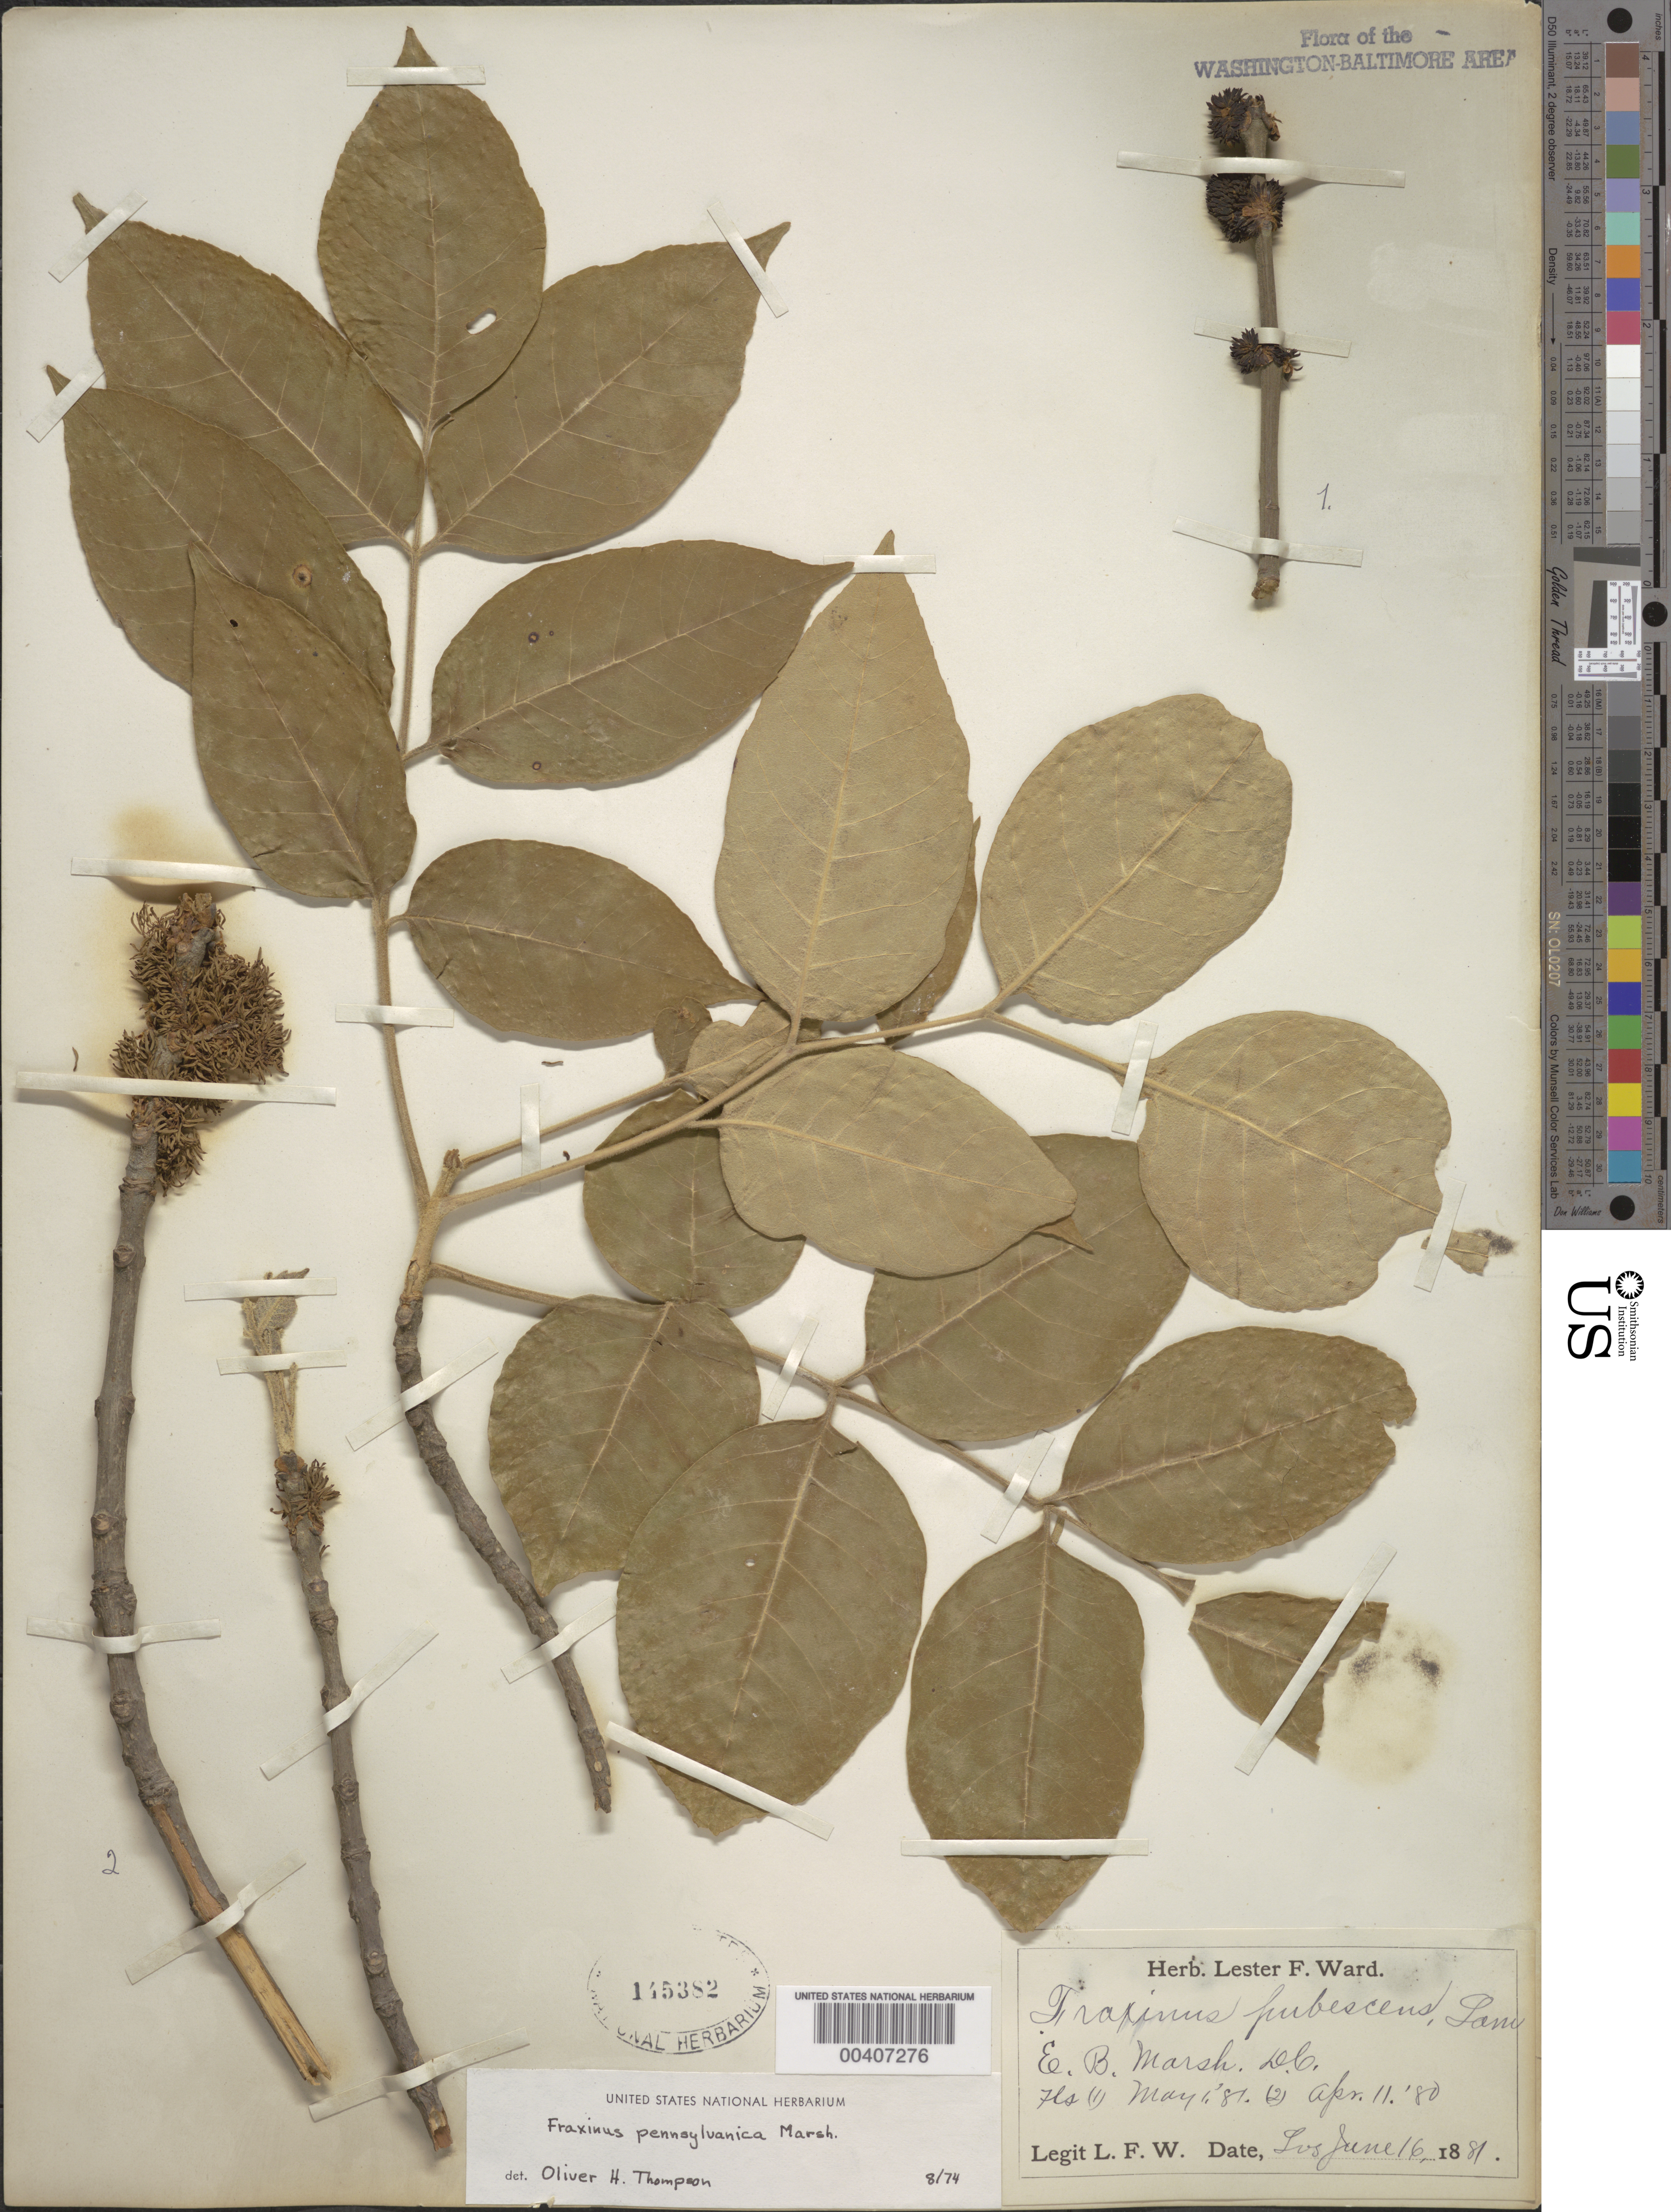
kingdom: Plantae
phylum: Tracheophyta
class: Magnoliopsida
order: Lamiales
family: Oleaceae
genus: Fraxinus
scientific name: Fraxinus pennsylvanica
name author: Marshall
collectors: L. F. Ward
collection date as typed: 11 Apr 1880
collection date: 1880-04-11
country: United States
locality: E.B. Marsh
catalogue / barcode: US 145382